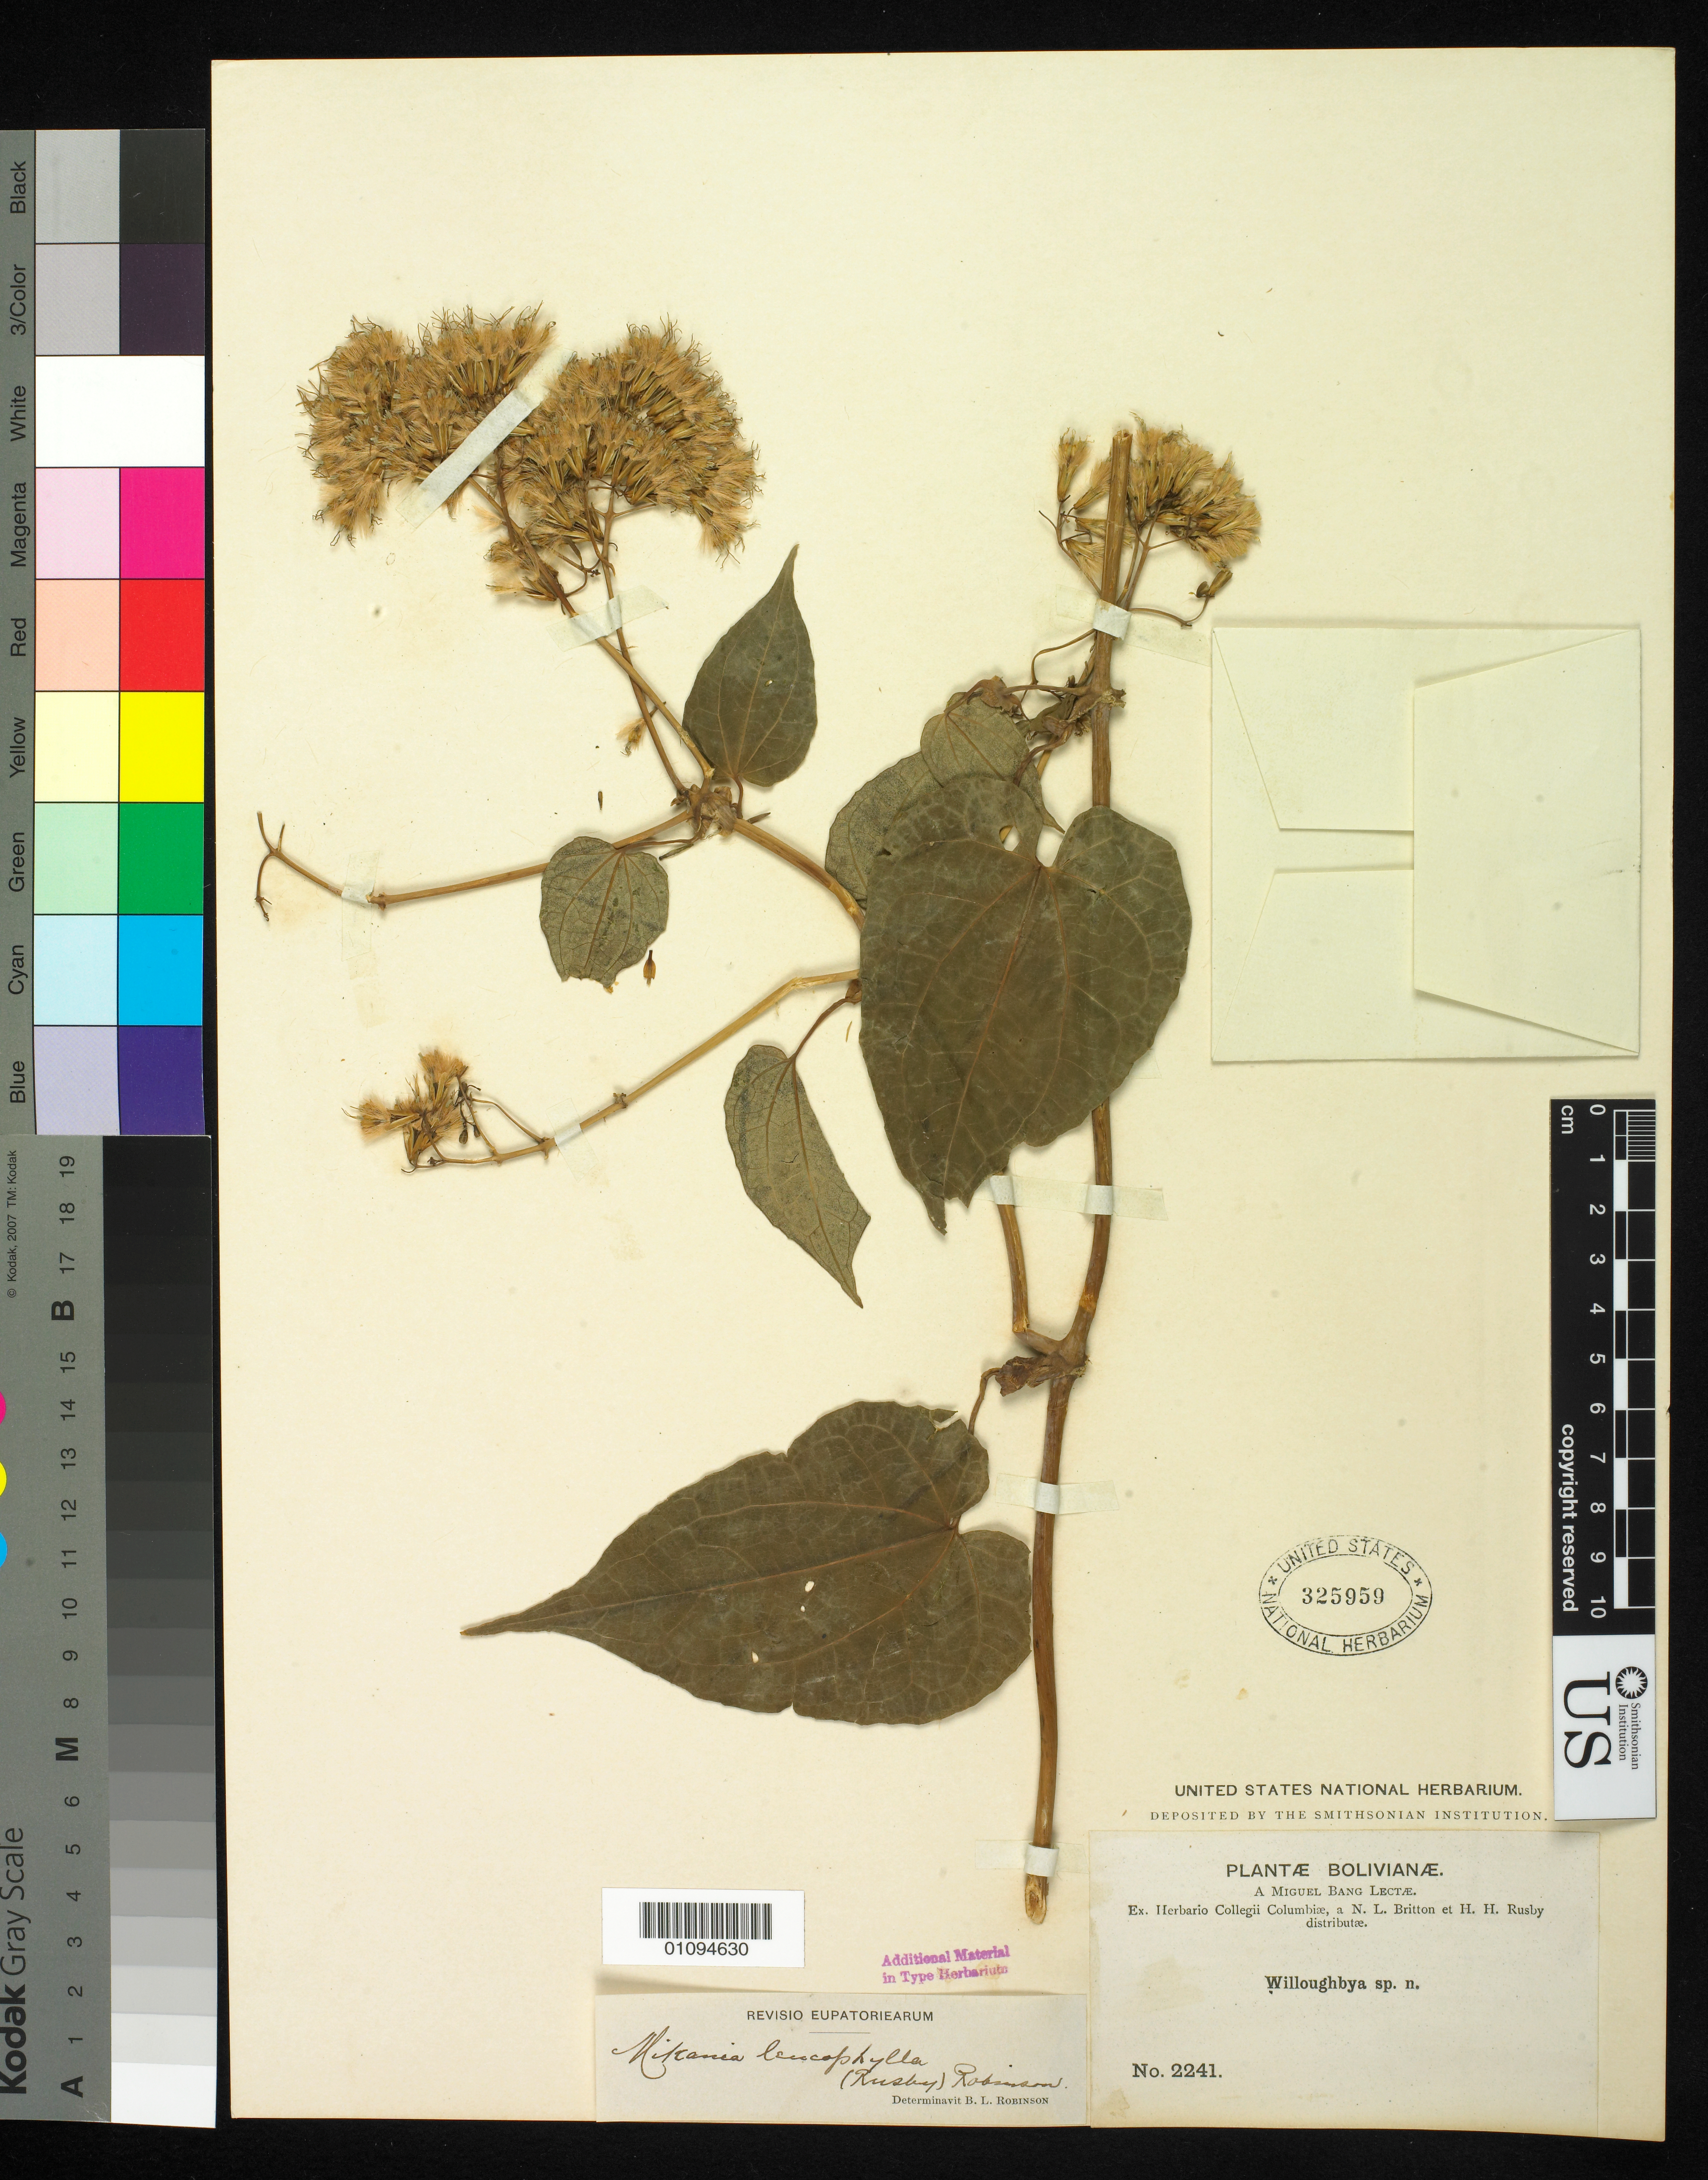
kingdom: Plantae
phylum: Tracheophyta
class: Magnoliopsida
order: Asterales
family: Asteraceae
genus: Willoughbya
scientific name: Willoughbya leucophylla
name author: Rusby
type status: Isotype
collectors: M. Bang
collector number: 2241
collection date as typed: Sep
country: Bolivia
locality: Mapiri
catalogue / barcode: US 325959